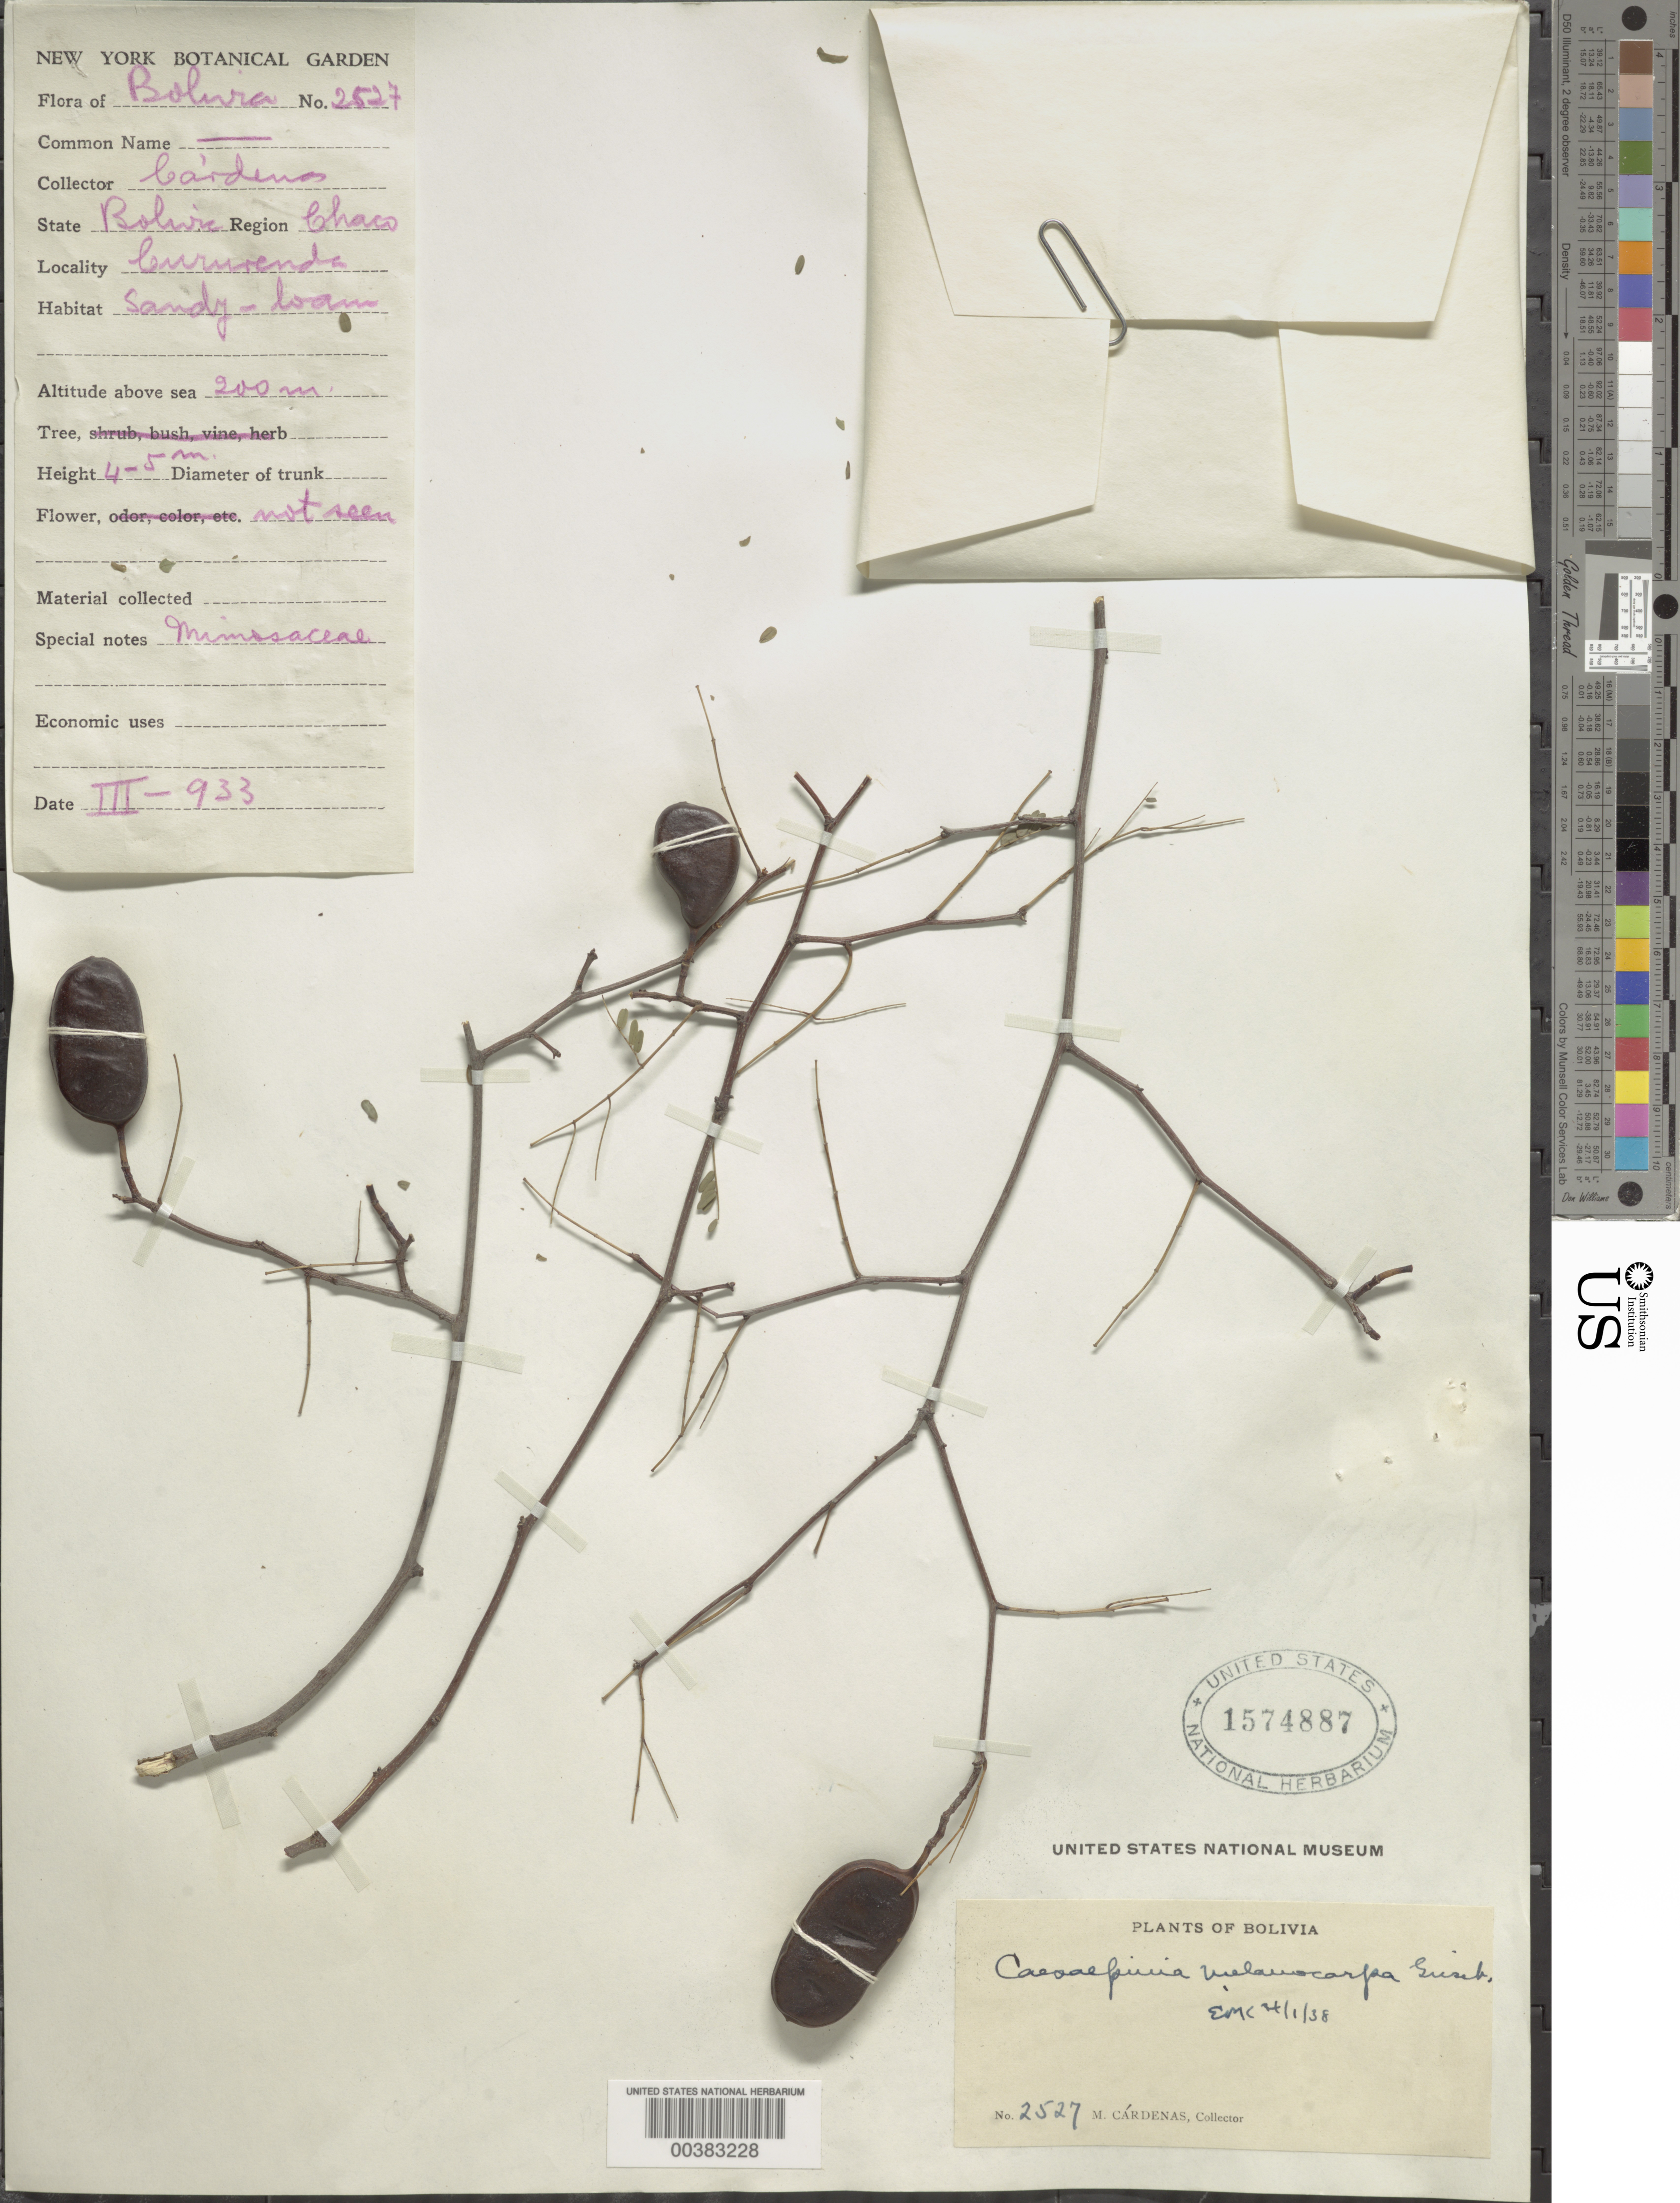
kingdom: Plantae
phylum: Tracheophyta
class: Magnoliopsida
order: Fabales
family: Fabaceae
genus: Libidibia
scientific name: Libidibia paraguariensis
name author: (Parodi) G.P. Lewis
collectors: M. Cárdenas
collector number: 2527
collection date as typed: Mar 1933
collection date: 1933-03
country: Bolivia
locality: Cururenda, Chaco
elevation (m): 200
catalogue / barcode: US 1574887